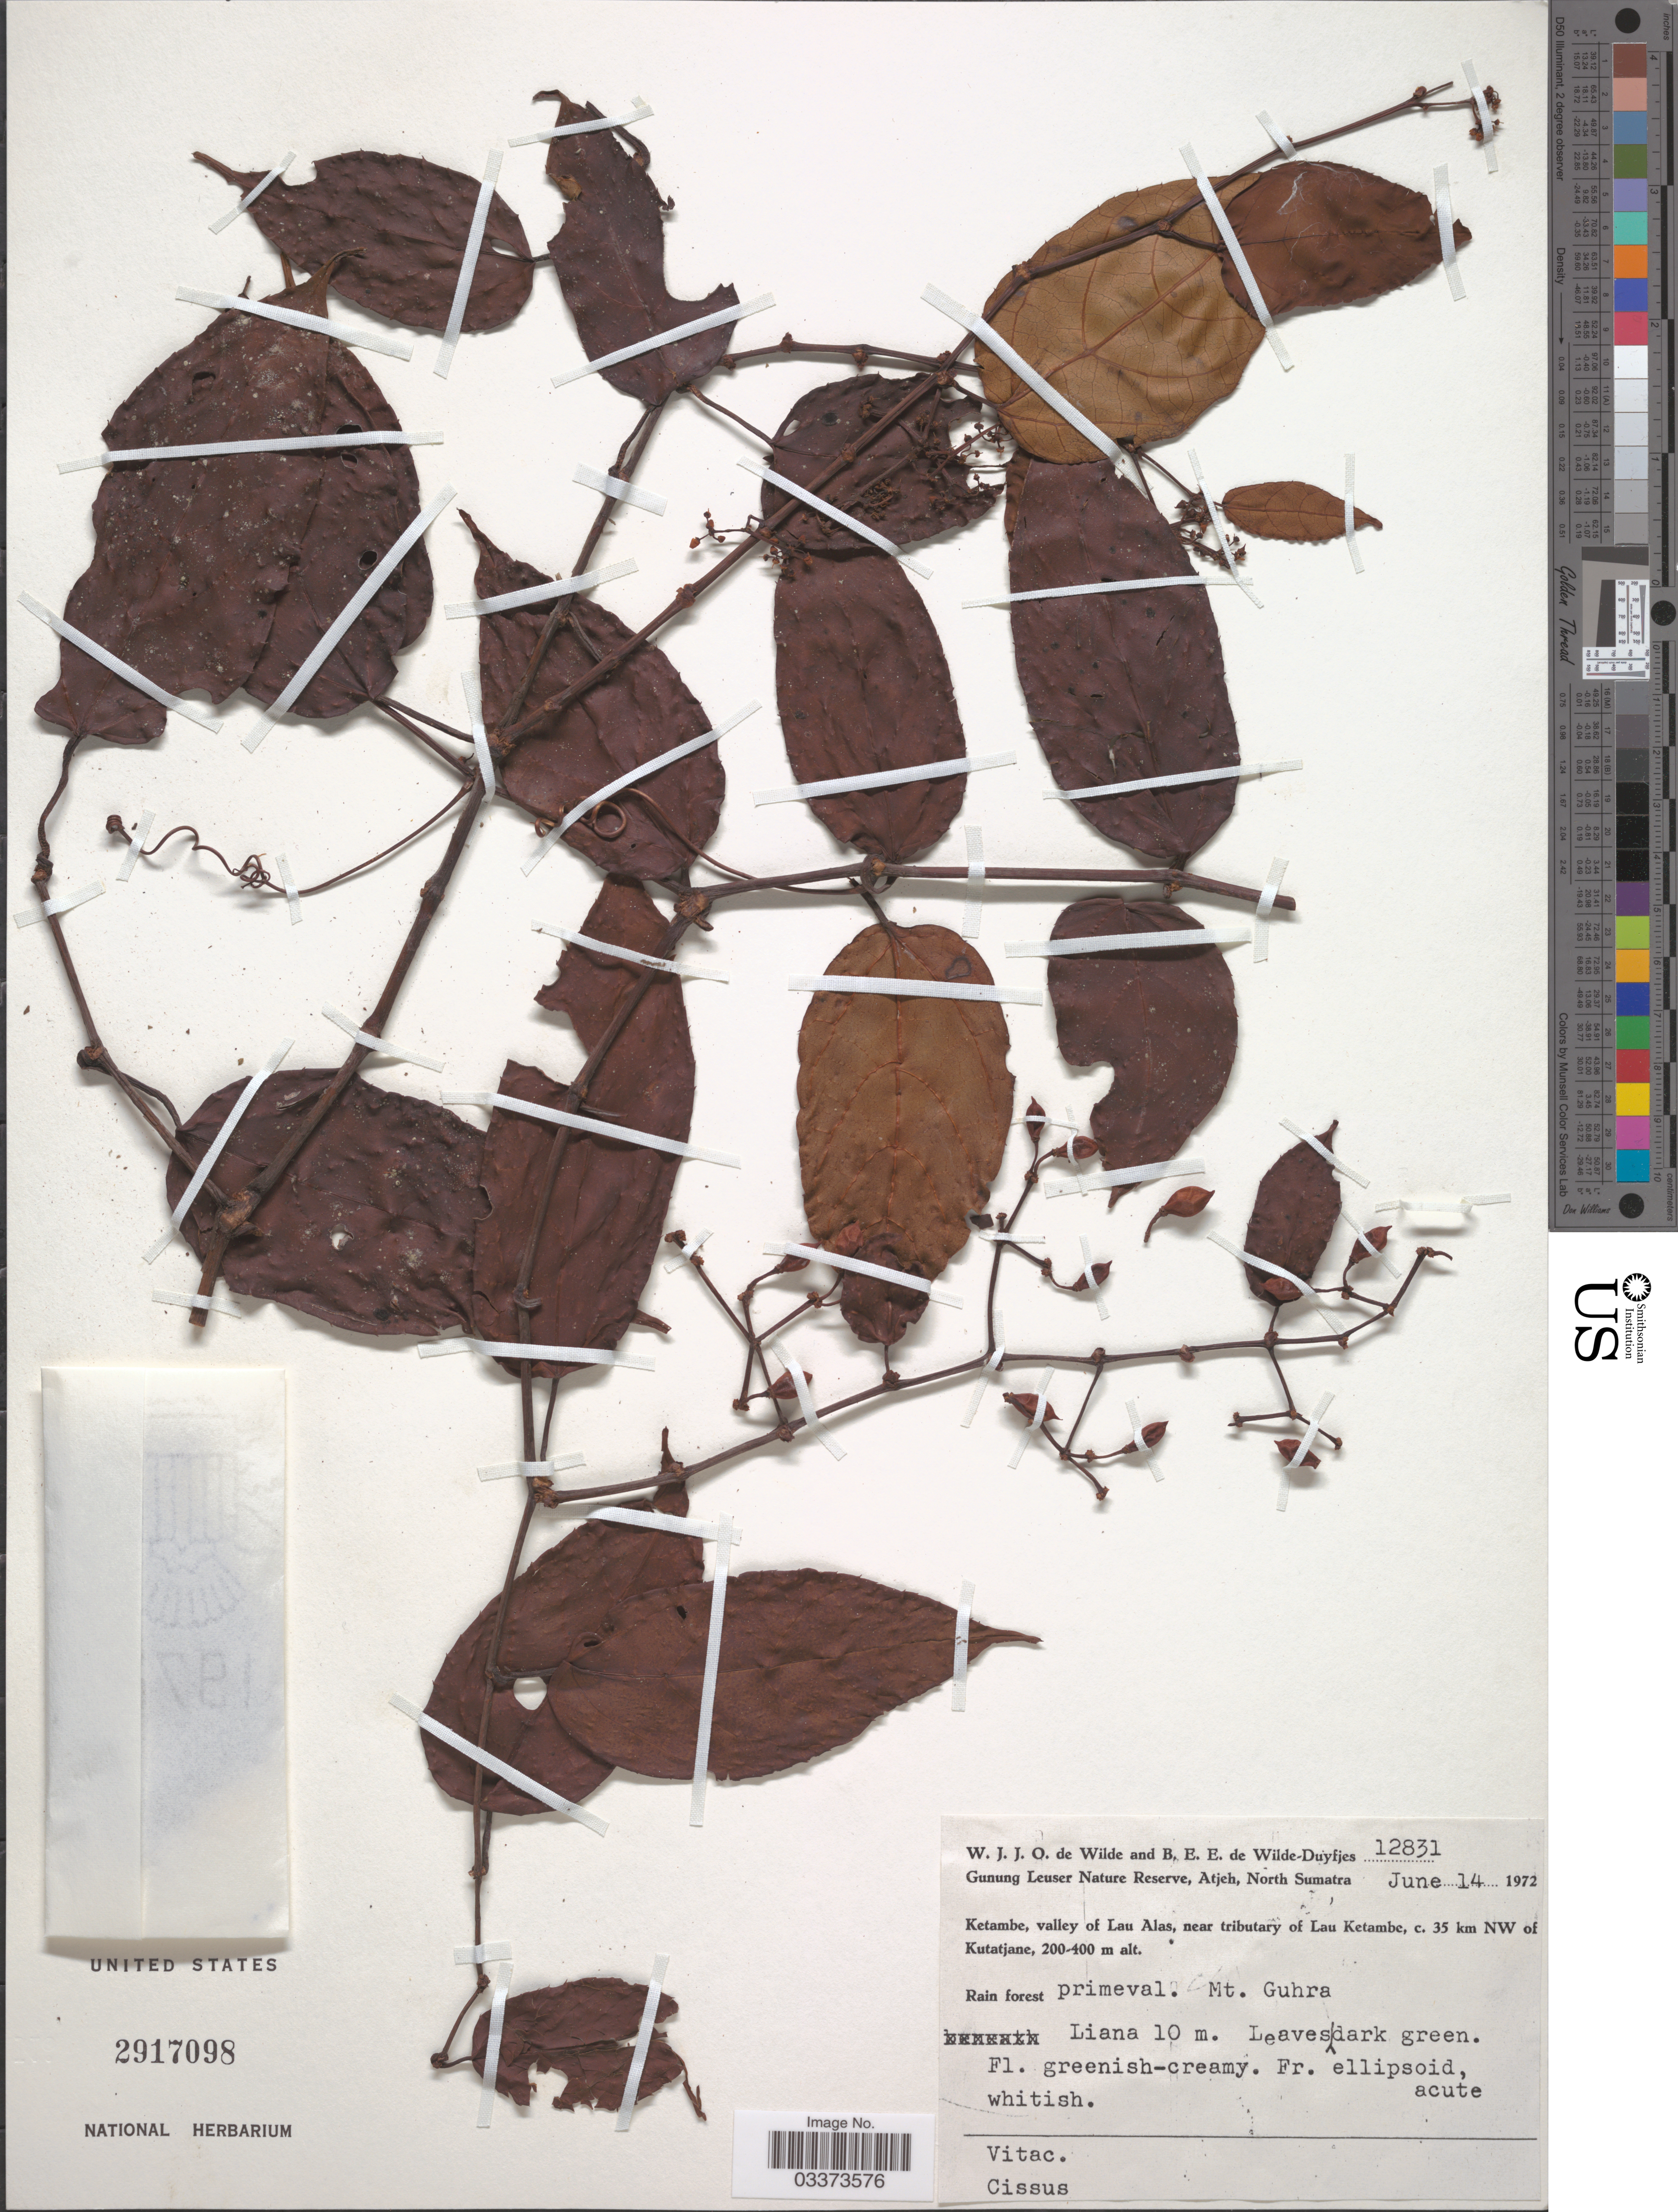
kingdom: Plantae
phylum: Tracheophyta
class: Magnoliopsida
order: Vitales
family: Vitaceae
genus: Cissus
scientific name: Cissus sp.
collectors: W. J. de Wilde & B. E. de Wilde-Duyfjes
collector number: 12831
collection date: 1972-06-14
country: Indonesia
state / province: Sumatra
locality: Gunung Leuser Nature Reserve, Atjeh, North Sumatra. Ketambe, valley of Lau Alas, near tributary of Lau Ketambe, c. 35 km NW of Kutatjane. Mt. Guhra.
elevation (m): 200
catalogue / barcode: US 2917098